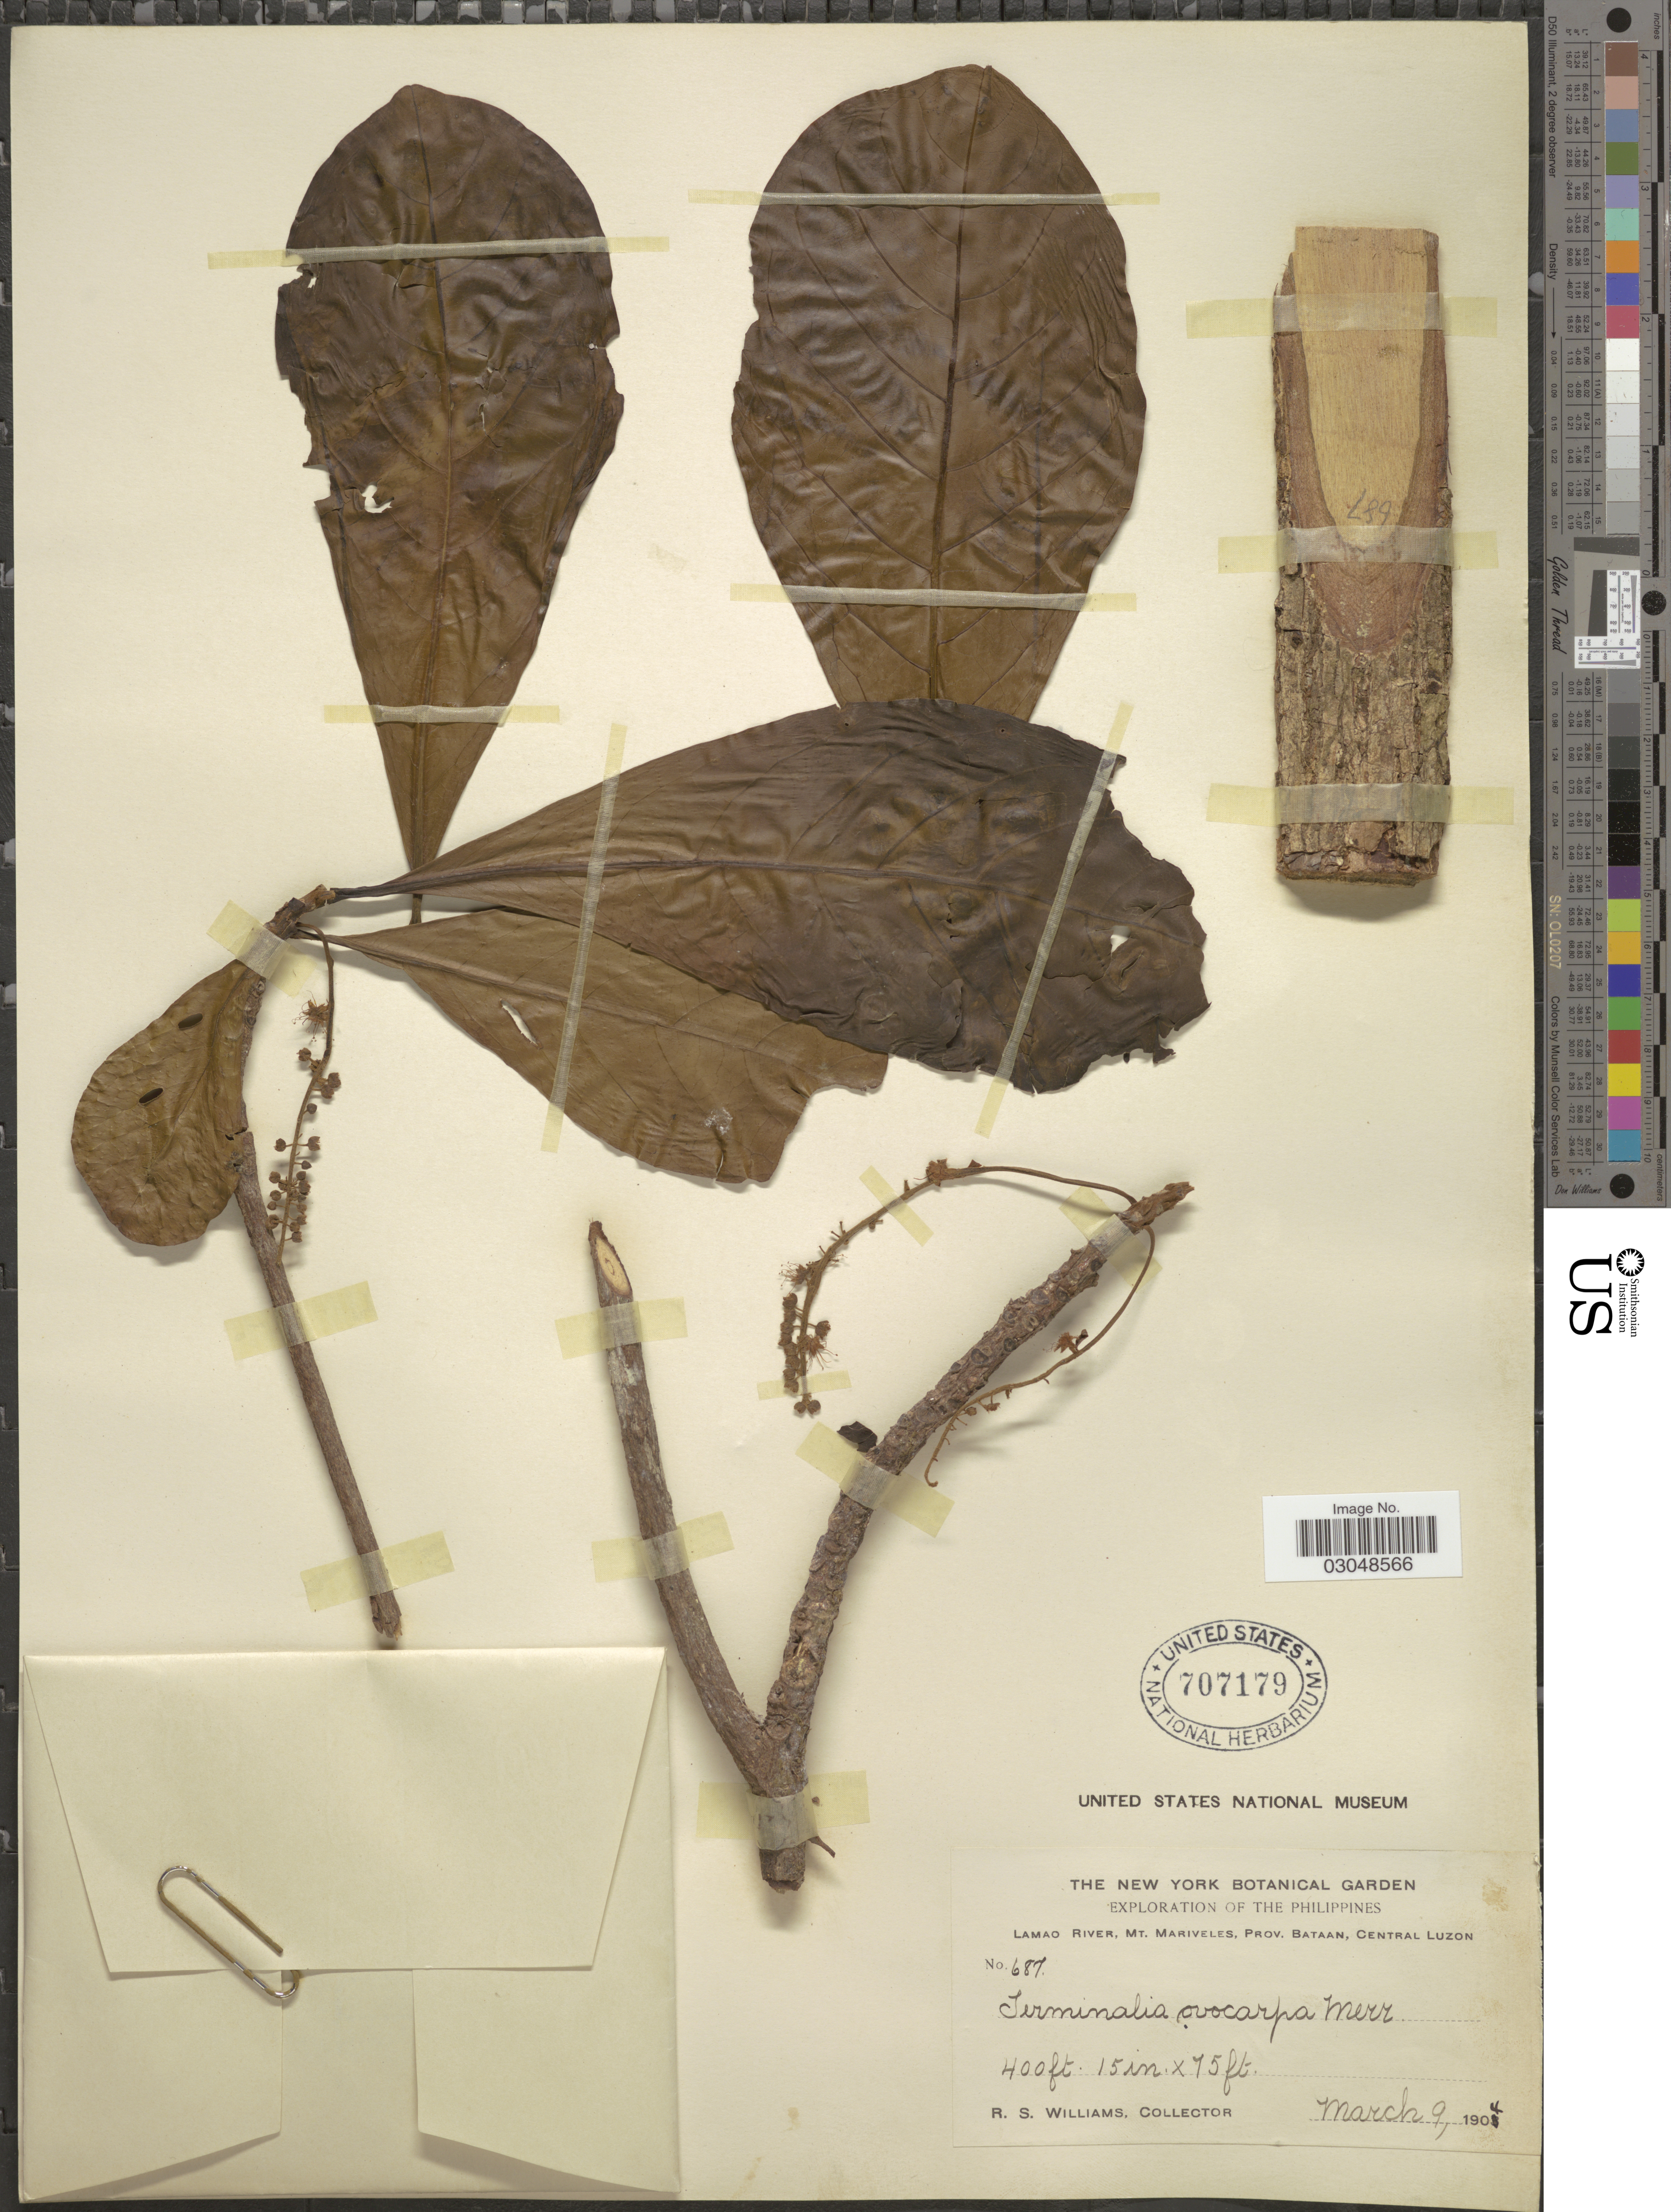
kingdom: Plantae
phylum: Tracheophyta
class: Magnoliopsida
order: Myrtales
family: Combretaceae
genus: Terminalia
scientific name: Terminalia ovocarpa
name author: Merr.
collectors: R. S. Williams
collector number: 687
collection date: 1904-03-09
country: Philippines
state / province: Central Luzon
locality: Lamao River, Mt. Mariveles, Prov. Bataan, Central Luzon.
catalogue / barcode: US 707179